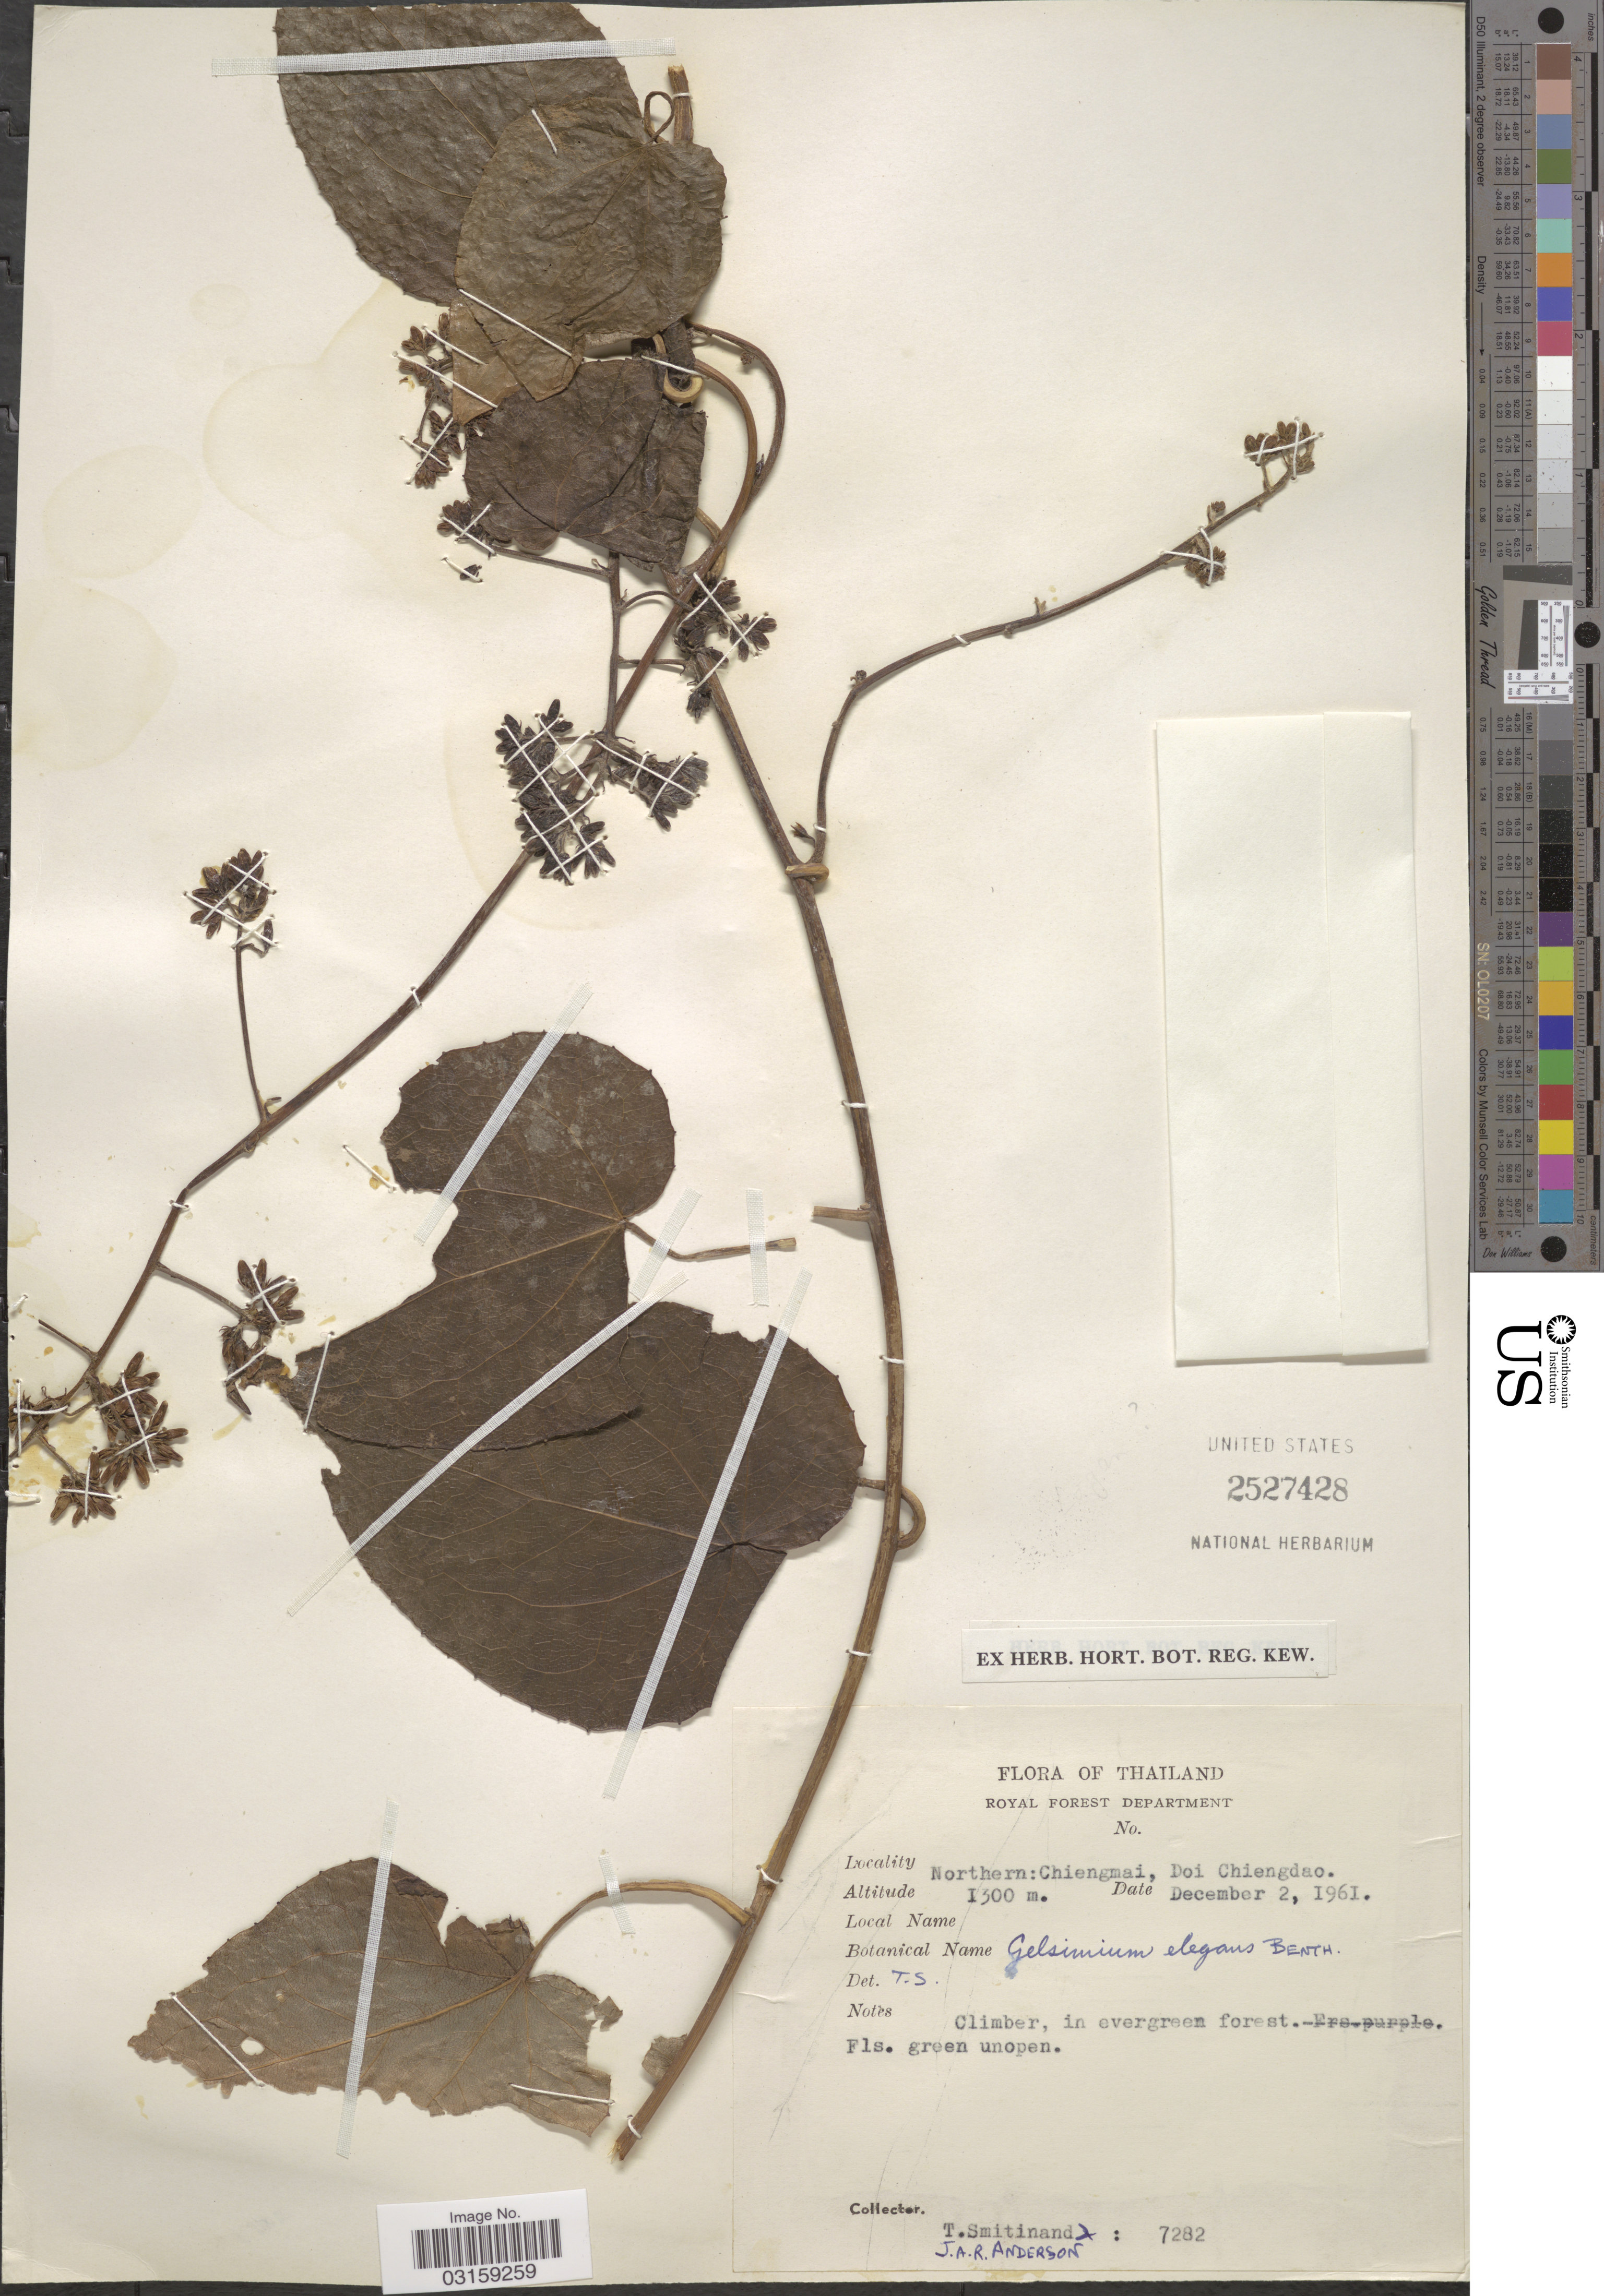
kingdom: Plantae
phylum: Tracheophyta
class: Magnoliopsida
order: Gentianales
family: Gelsemiaceae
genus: Gelsemium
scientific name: Gelsemium elegans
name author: (Gardner & Chapm.) Benth.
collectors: T. Smitinand & J. A. R. Anderson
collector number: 7282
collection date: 1961-12-02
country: Thailand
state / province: Chiang Mai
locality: Northern: Chiengmai, Doi Chiengdao.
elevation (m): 1300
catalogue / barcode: US 2527428